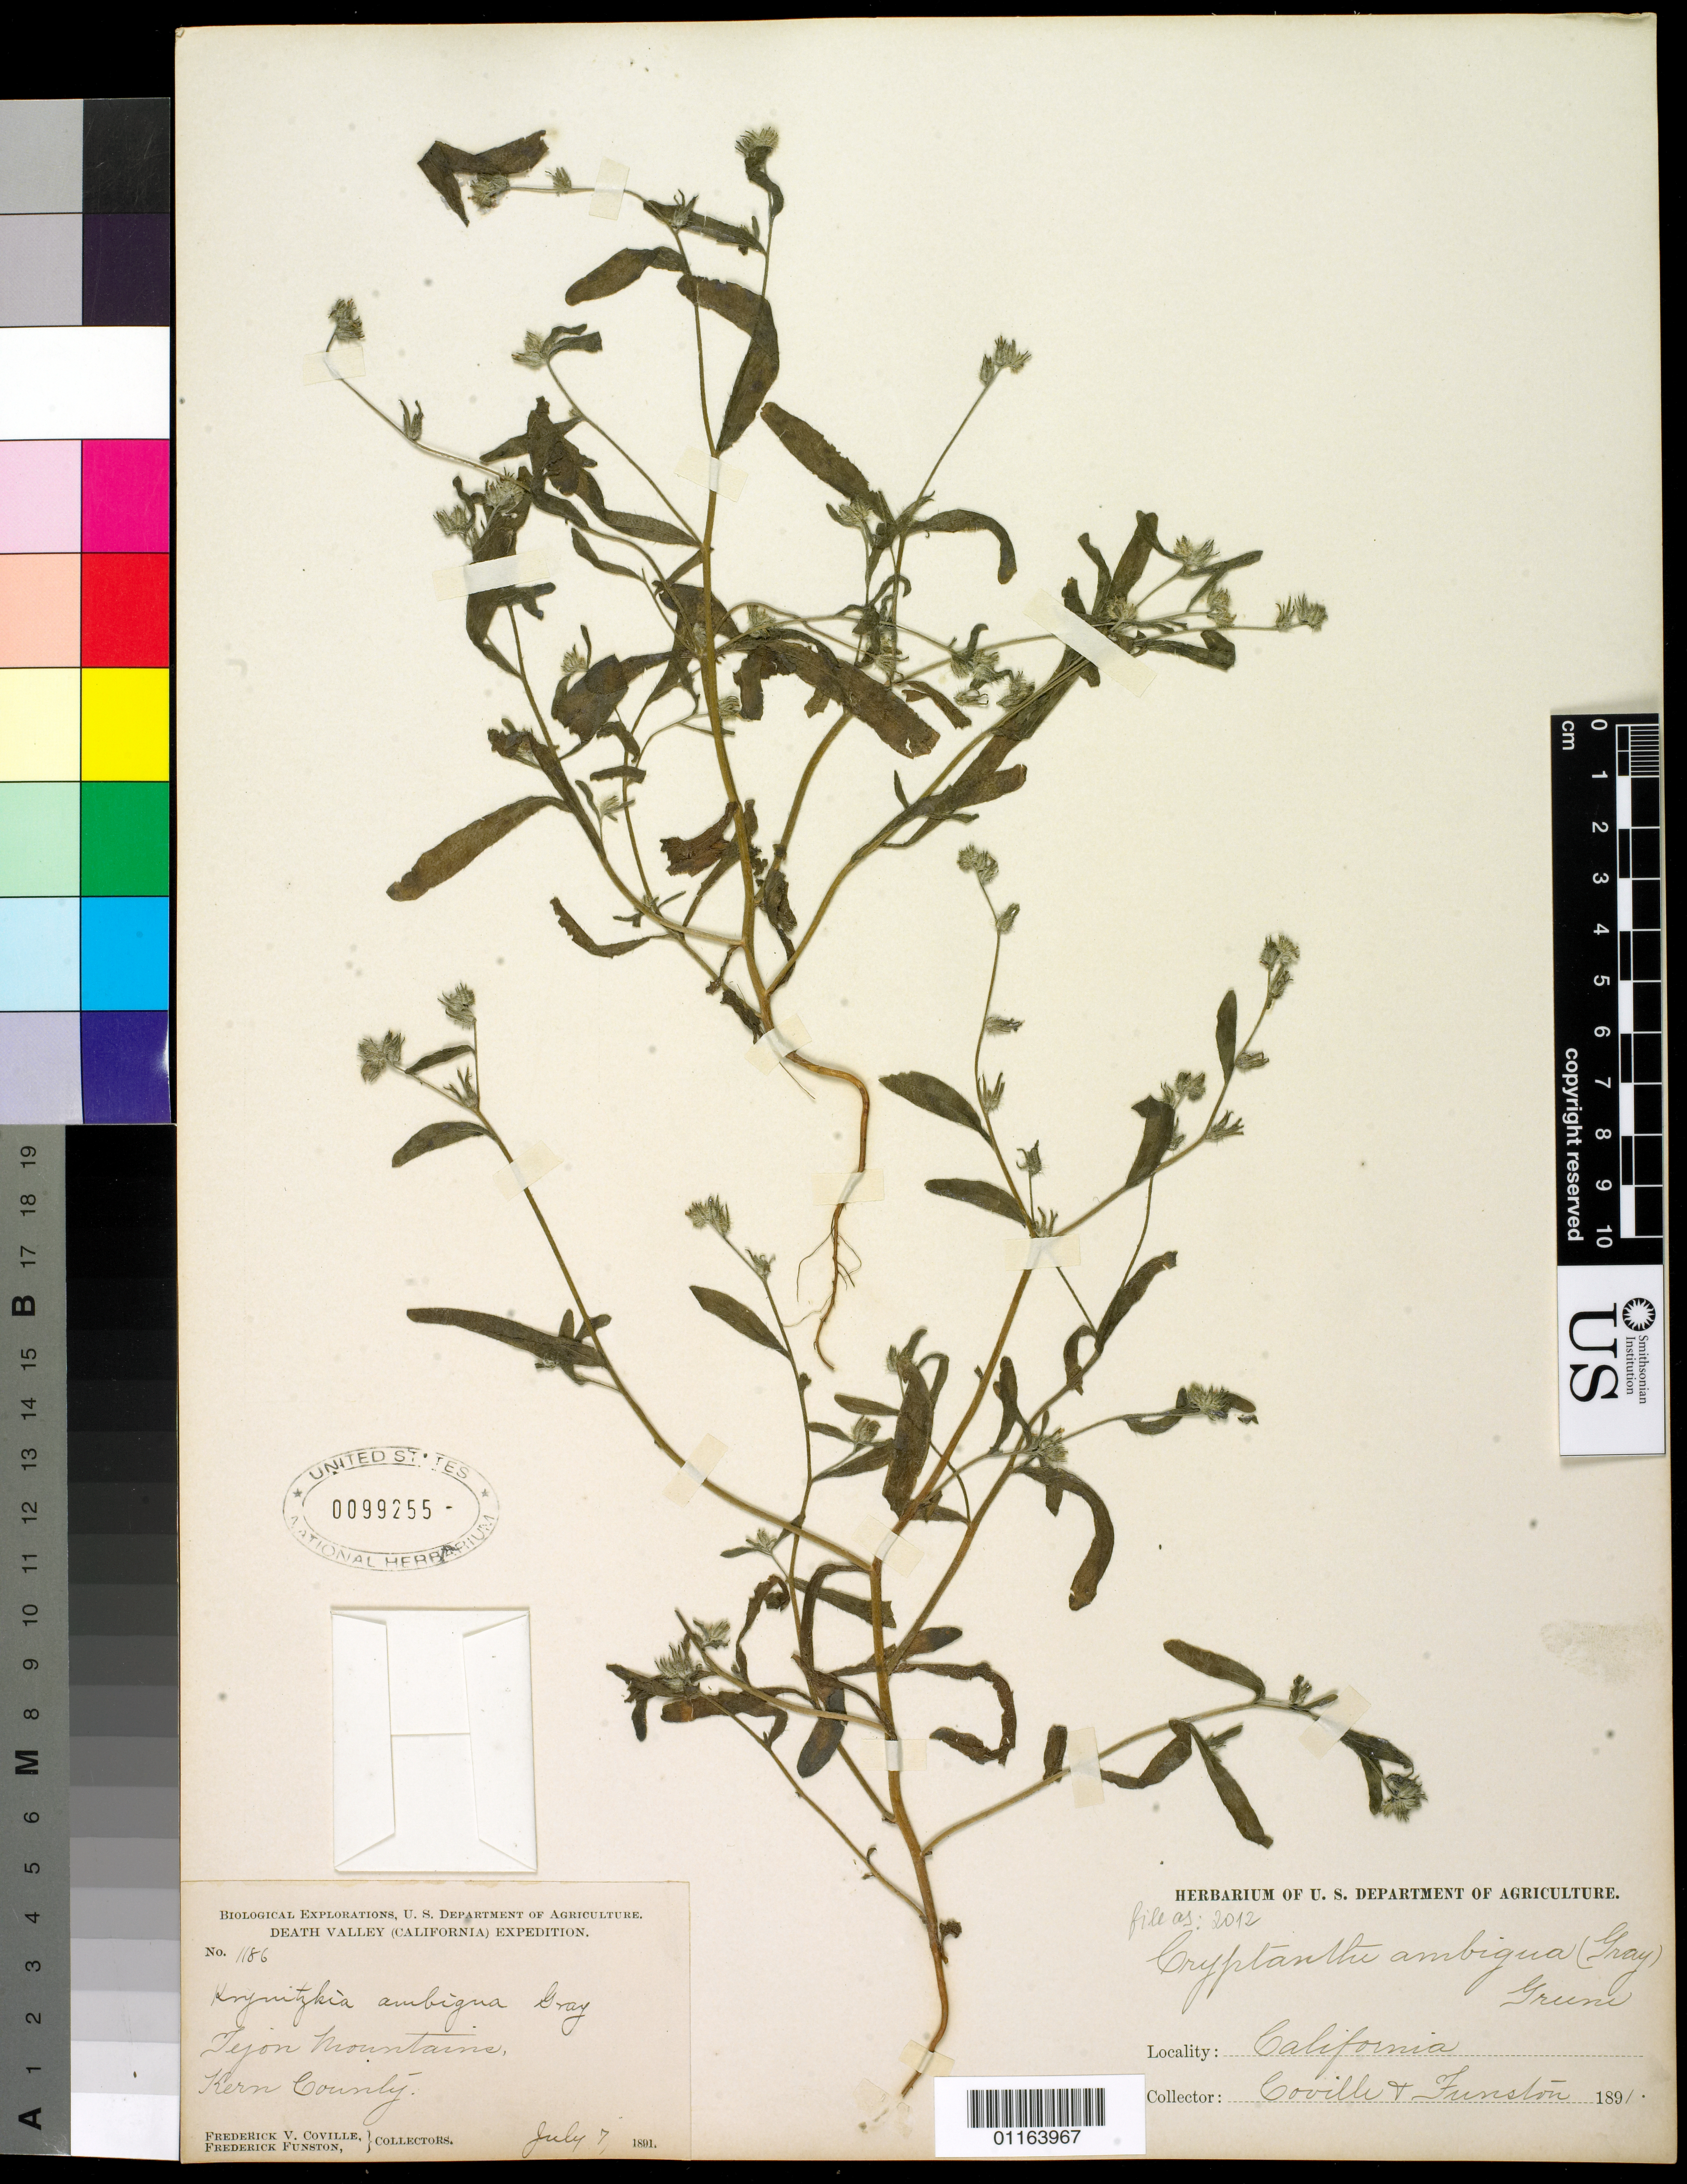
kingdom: Plantae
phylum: Tracheophyta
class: Magnoliopsida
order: Boraginales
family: Boraginaceae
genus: Cryptantha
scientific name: Cryptantha ambigua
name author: (A. Gray) Greene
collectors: F. V. Coville & F. Funston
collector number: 1186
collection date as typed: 7 Jul 1891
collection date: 1891-07-07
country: United States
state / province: California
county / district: Kern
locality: Tejon Mountains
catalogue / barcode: US 99255